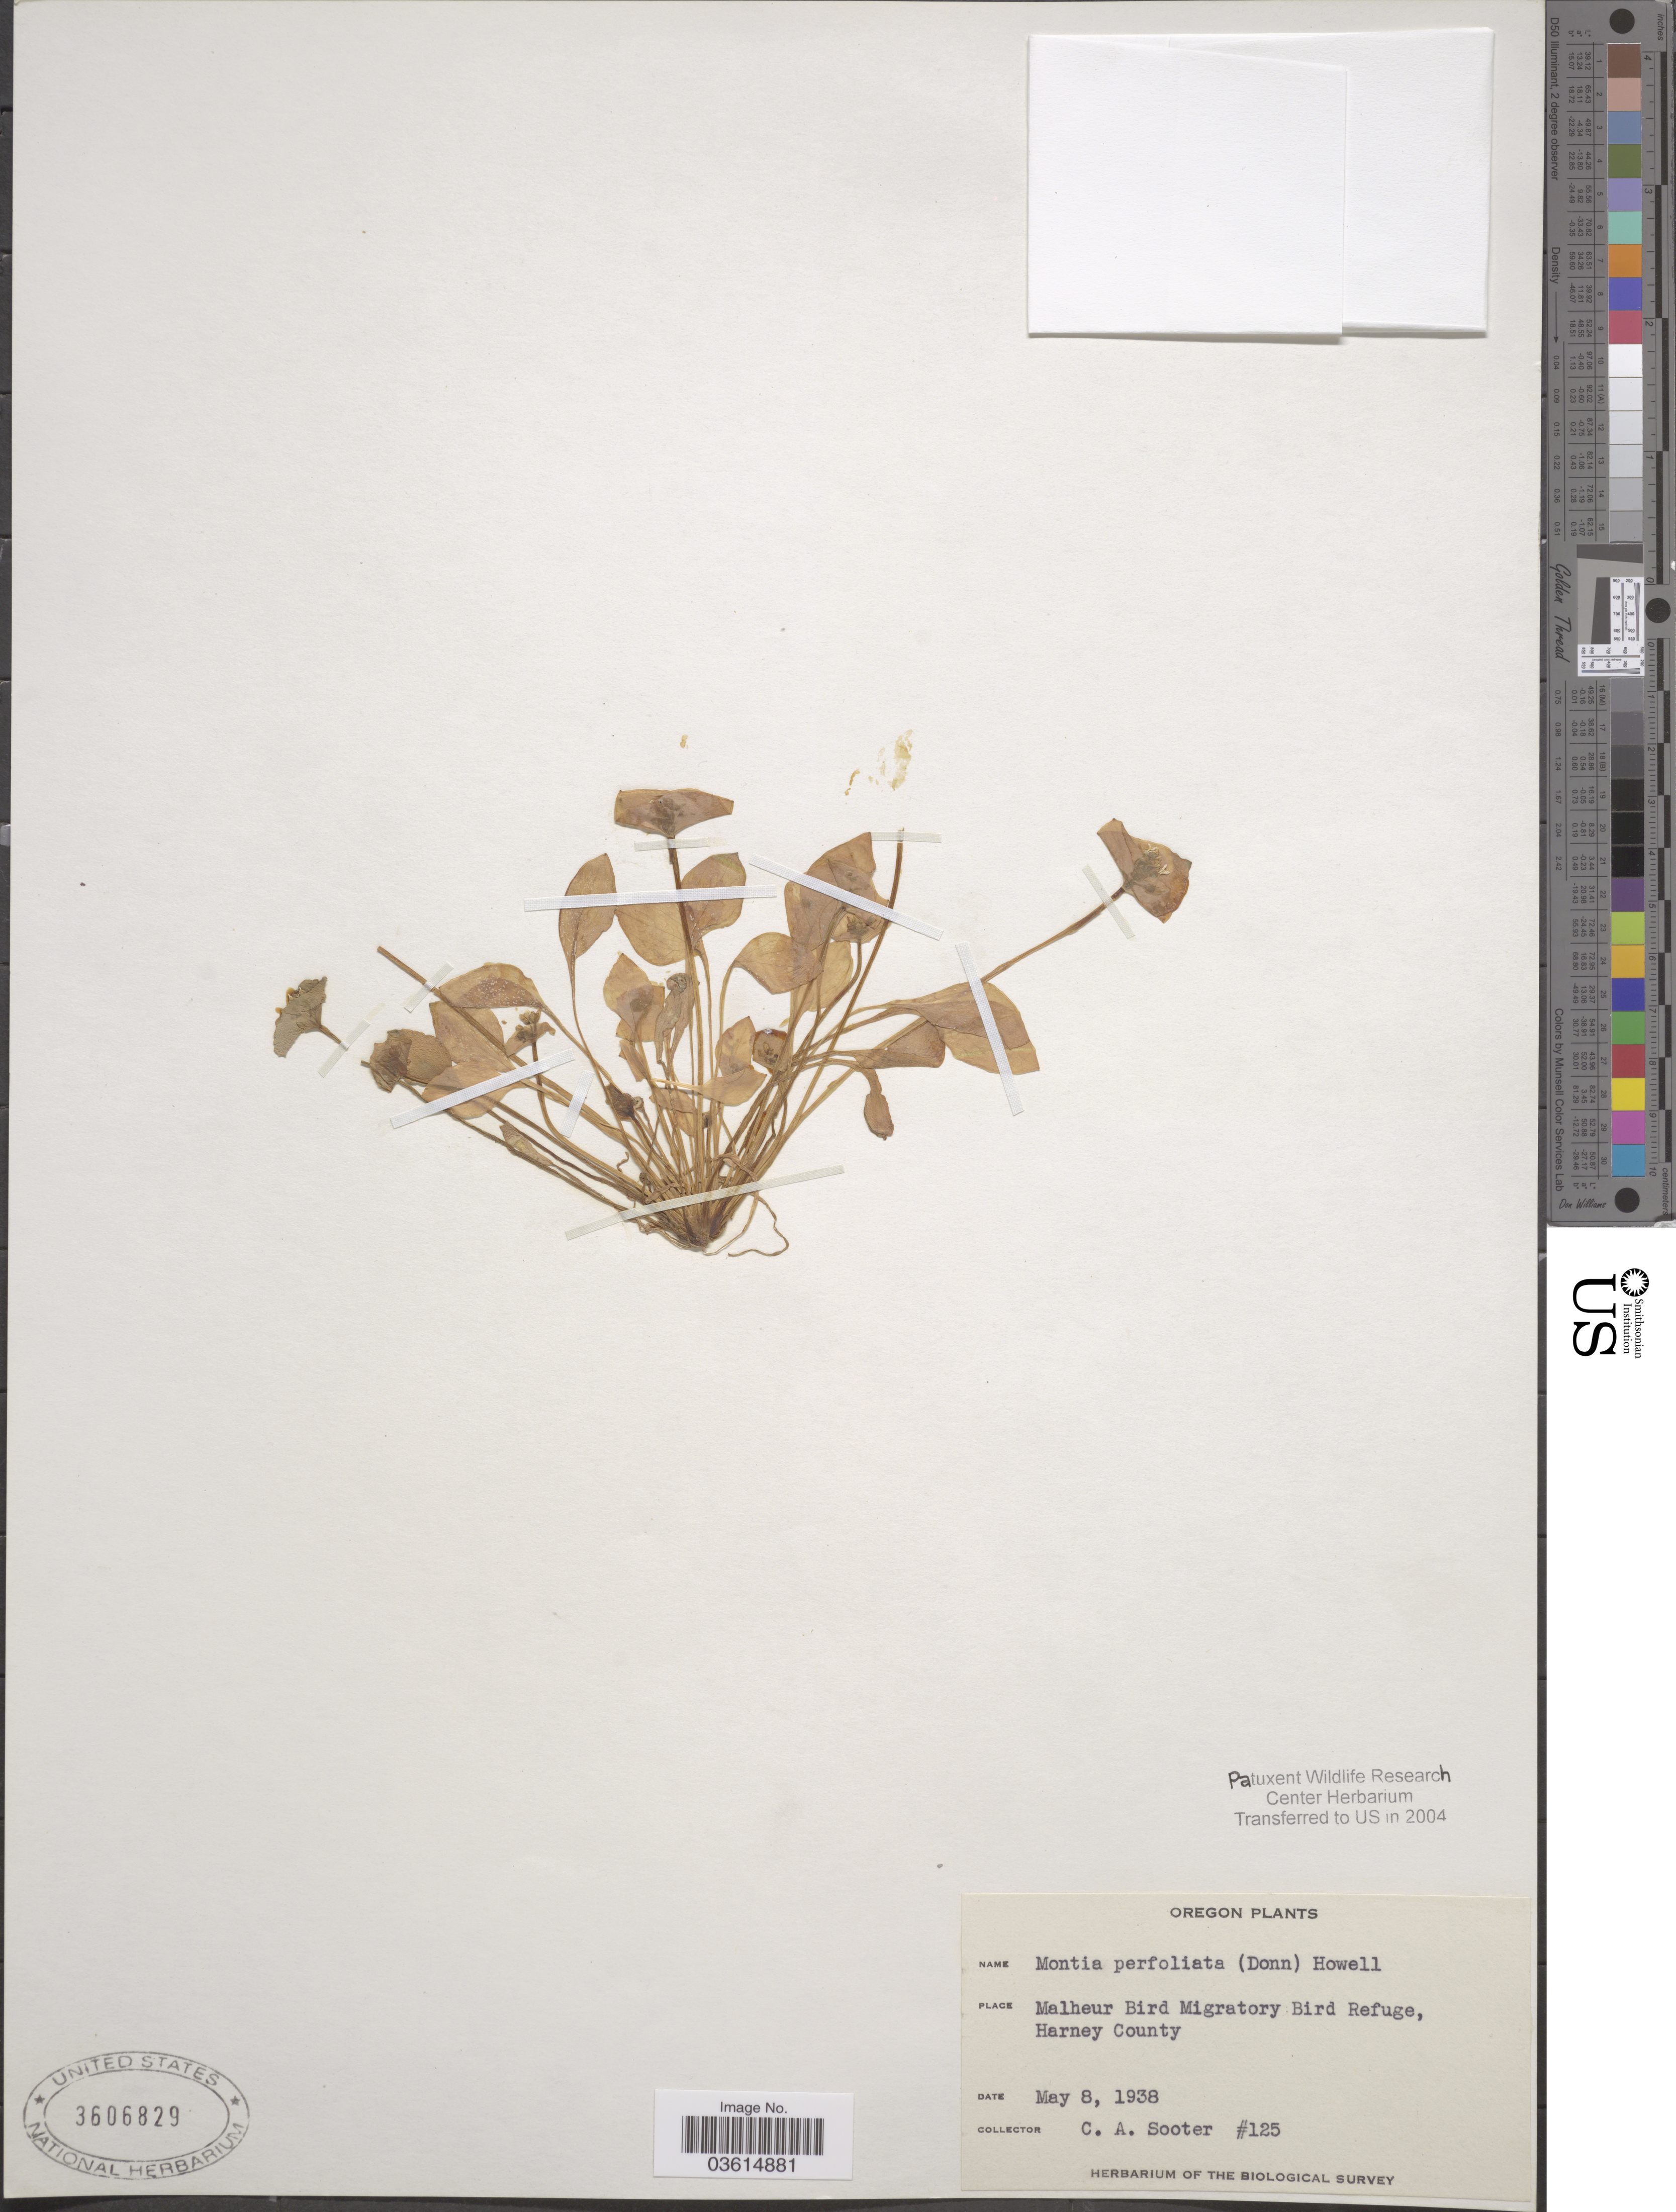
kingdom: Plantae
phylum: Tracheophyta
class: Magnoliopsida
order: Caryophyllales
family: Montiaceae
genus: Claytonia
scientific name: Claytonia perfoliata subsp. perfoliata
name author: Donn ex Willd.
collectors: C. Sooter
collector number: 125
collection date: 1938-05-08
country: United States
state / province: Oregon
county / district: Harney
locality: Malheur Bird Migratory Bird Refuge, Harney County.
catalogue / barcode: US 3606829